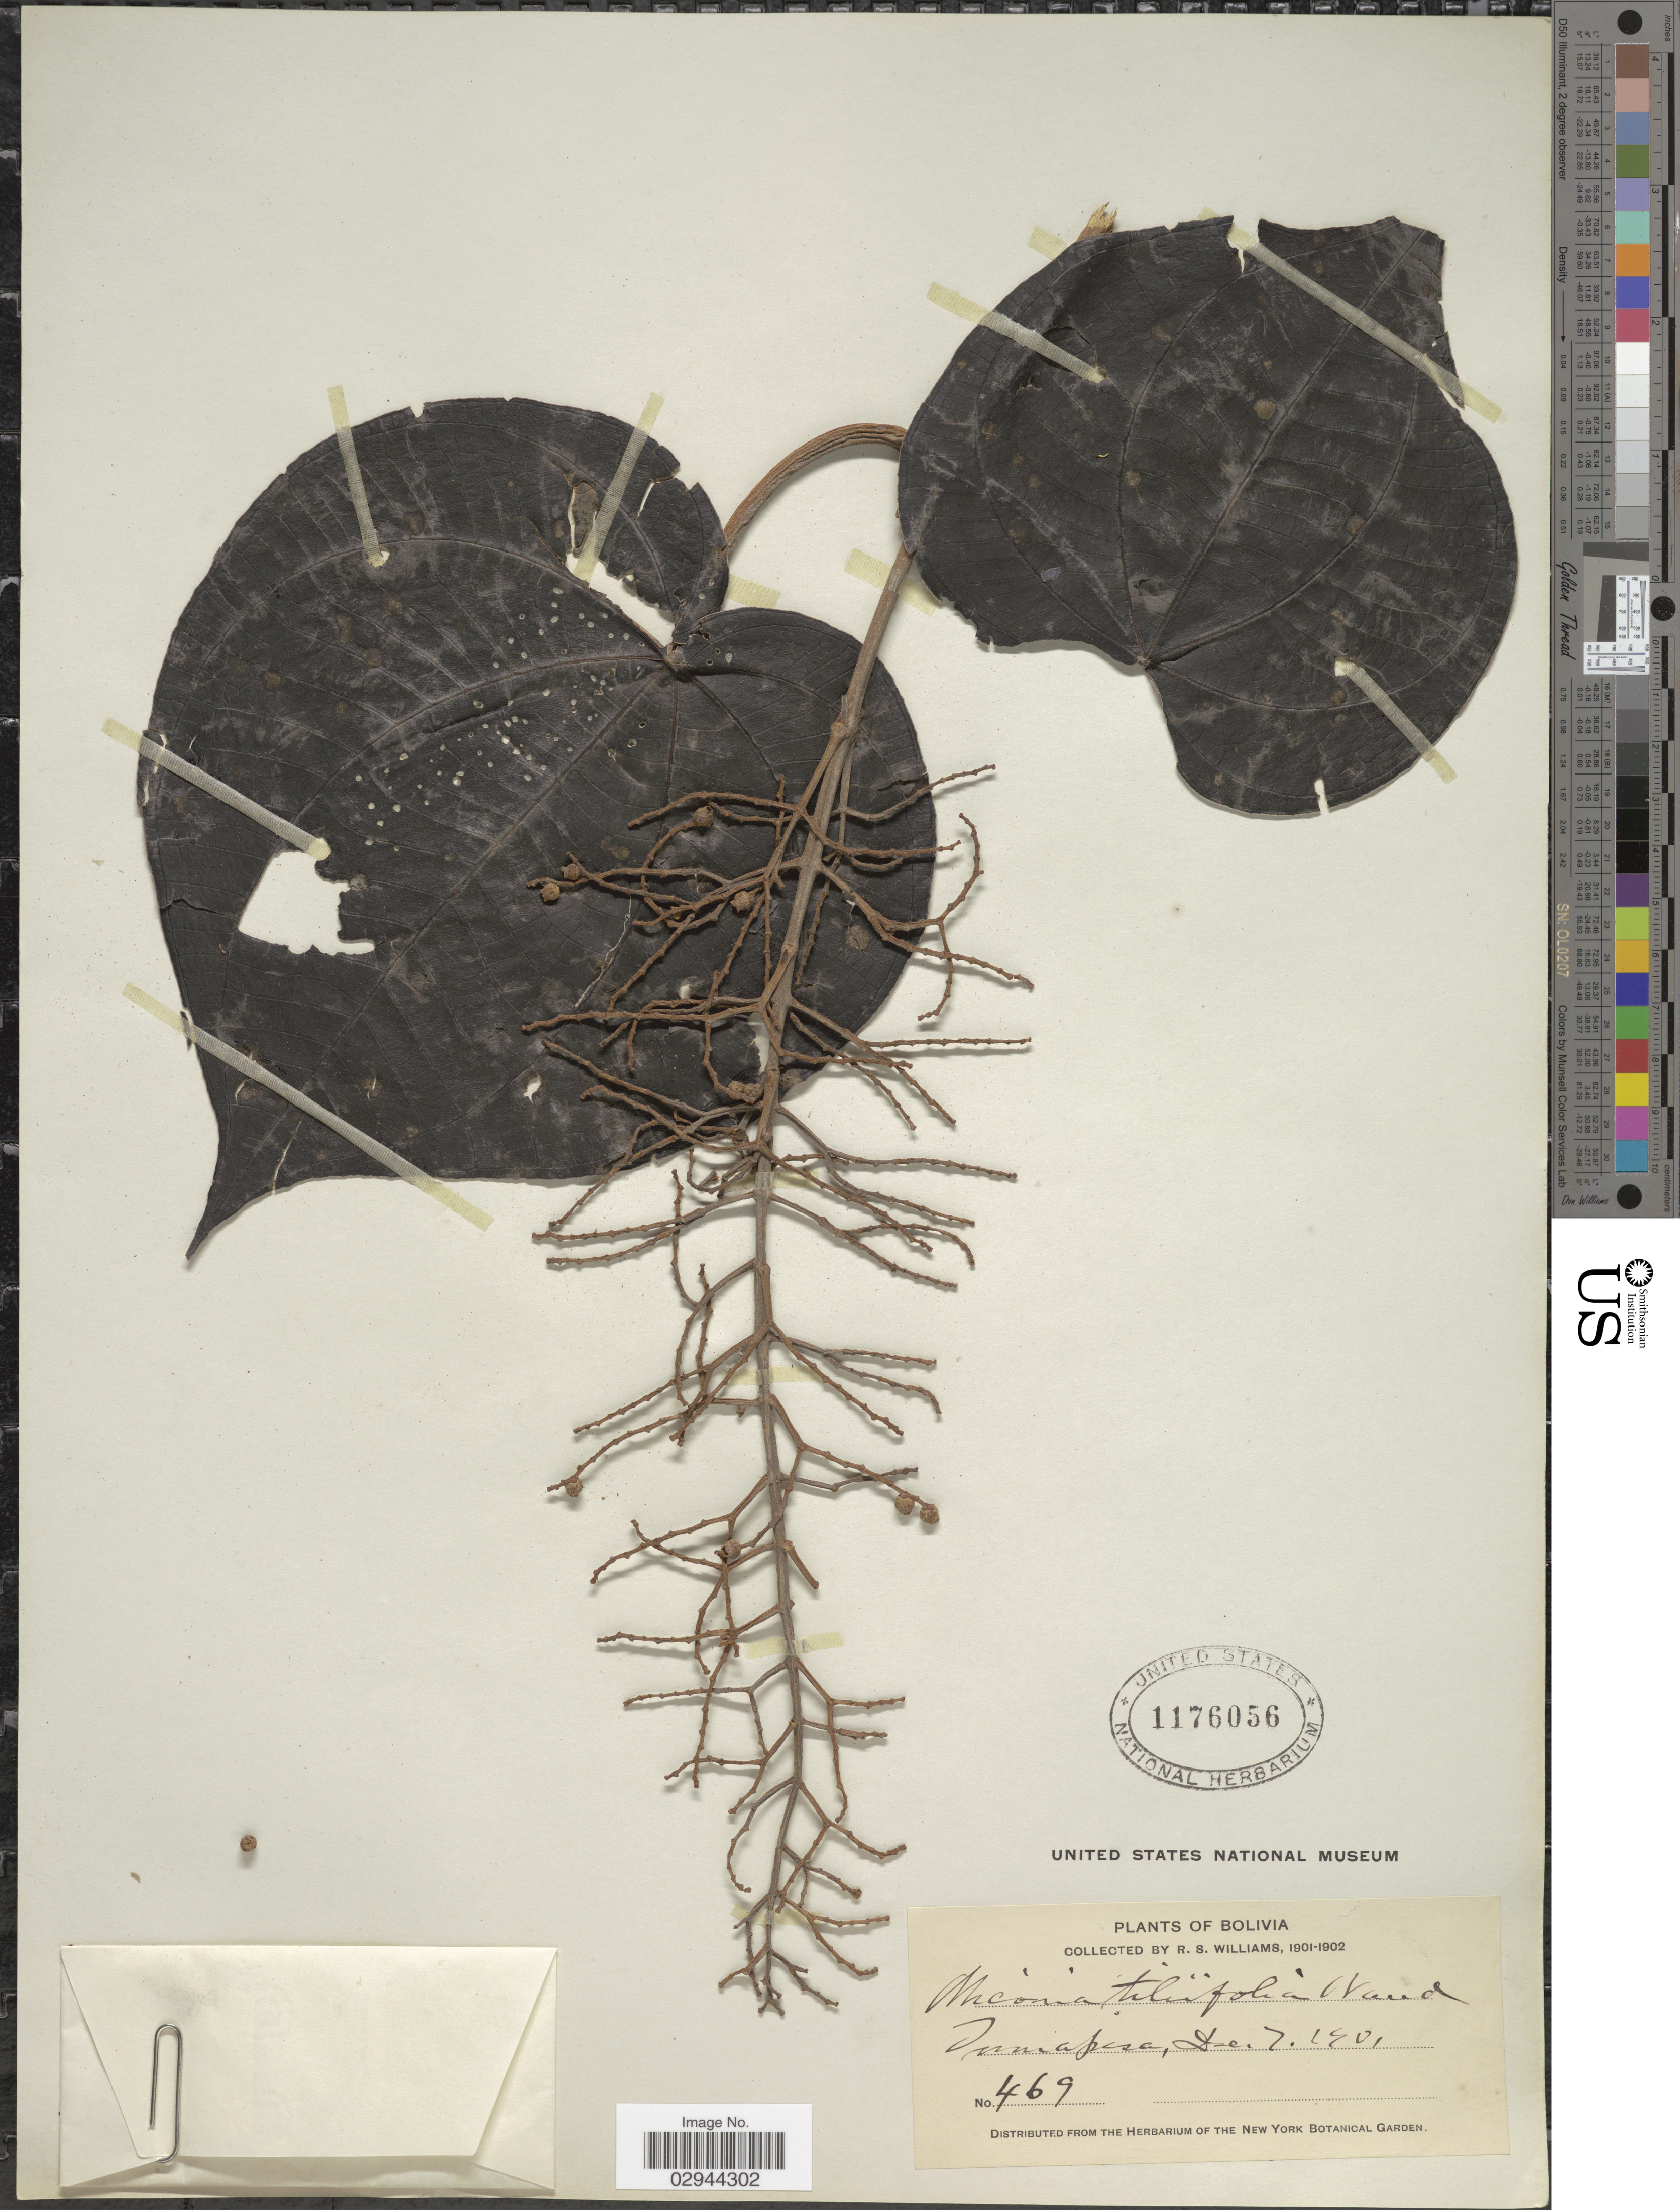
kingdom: Plantae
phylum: Tracheophyta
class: Magnoliopsida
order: Myrtales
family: Melastomataceae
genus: Miconia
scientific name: Miconia tiliifolia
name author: Naudin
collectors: R. S. Williams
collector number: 469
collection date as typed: Dec. 7, 1901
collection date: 1901-12-07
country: Bolivia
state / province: La Paz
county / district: Iturralde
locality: Tumupasa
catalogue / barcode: US 1176056